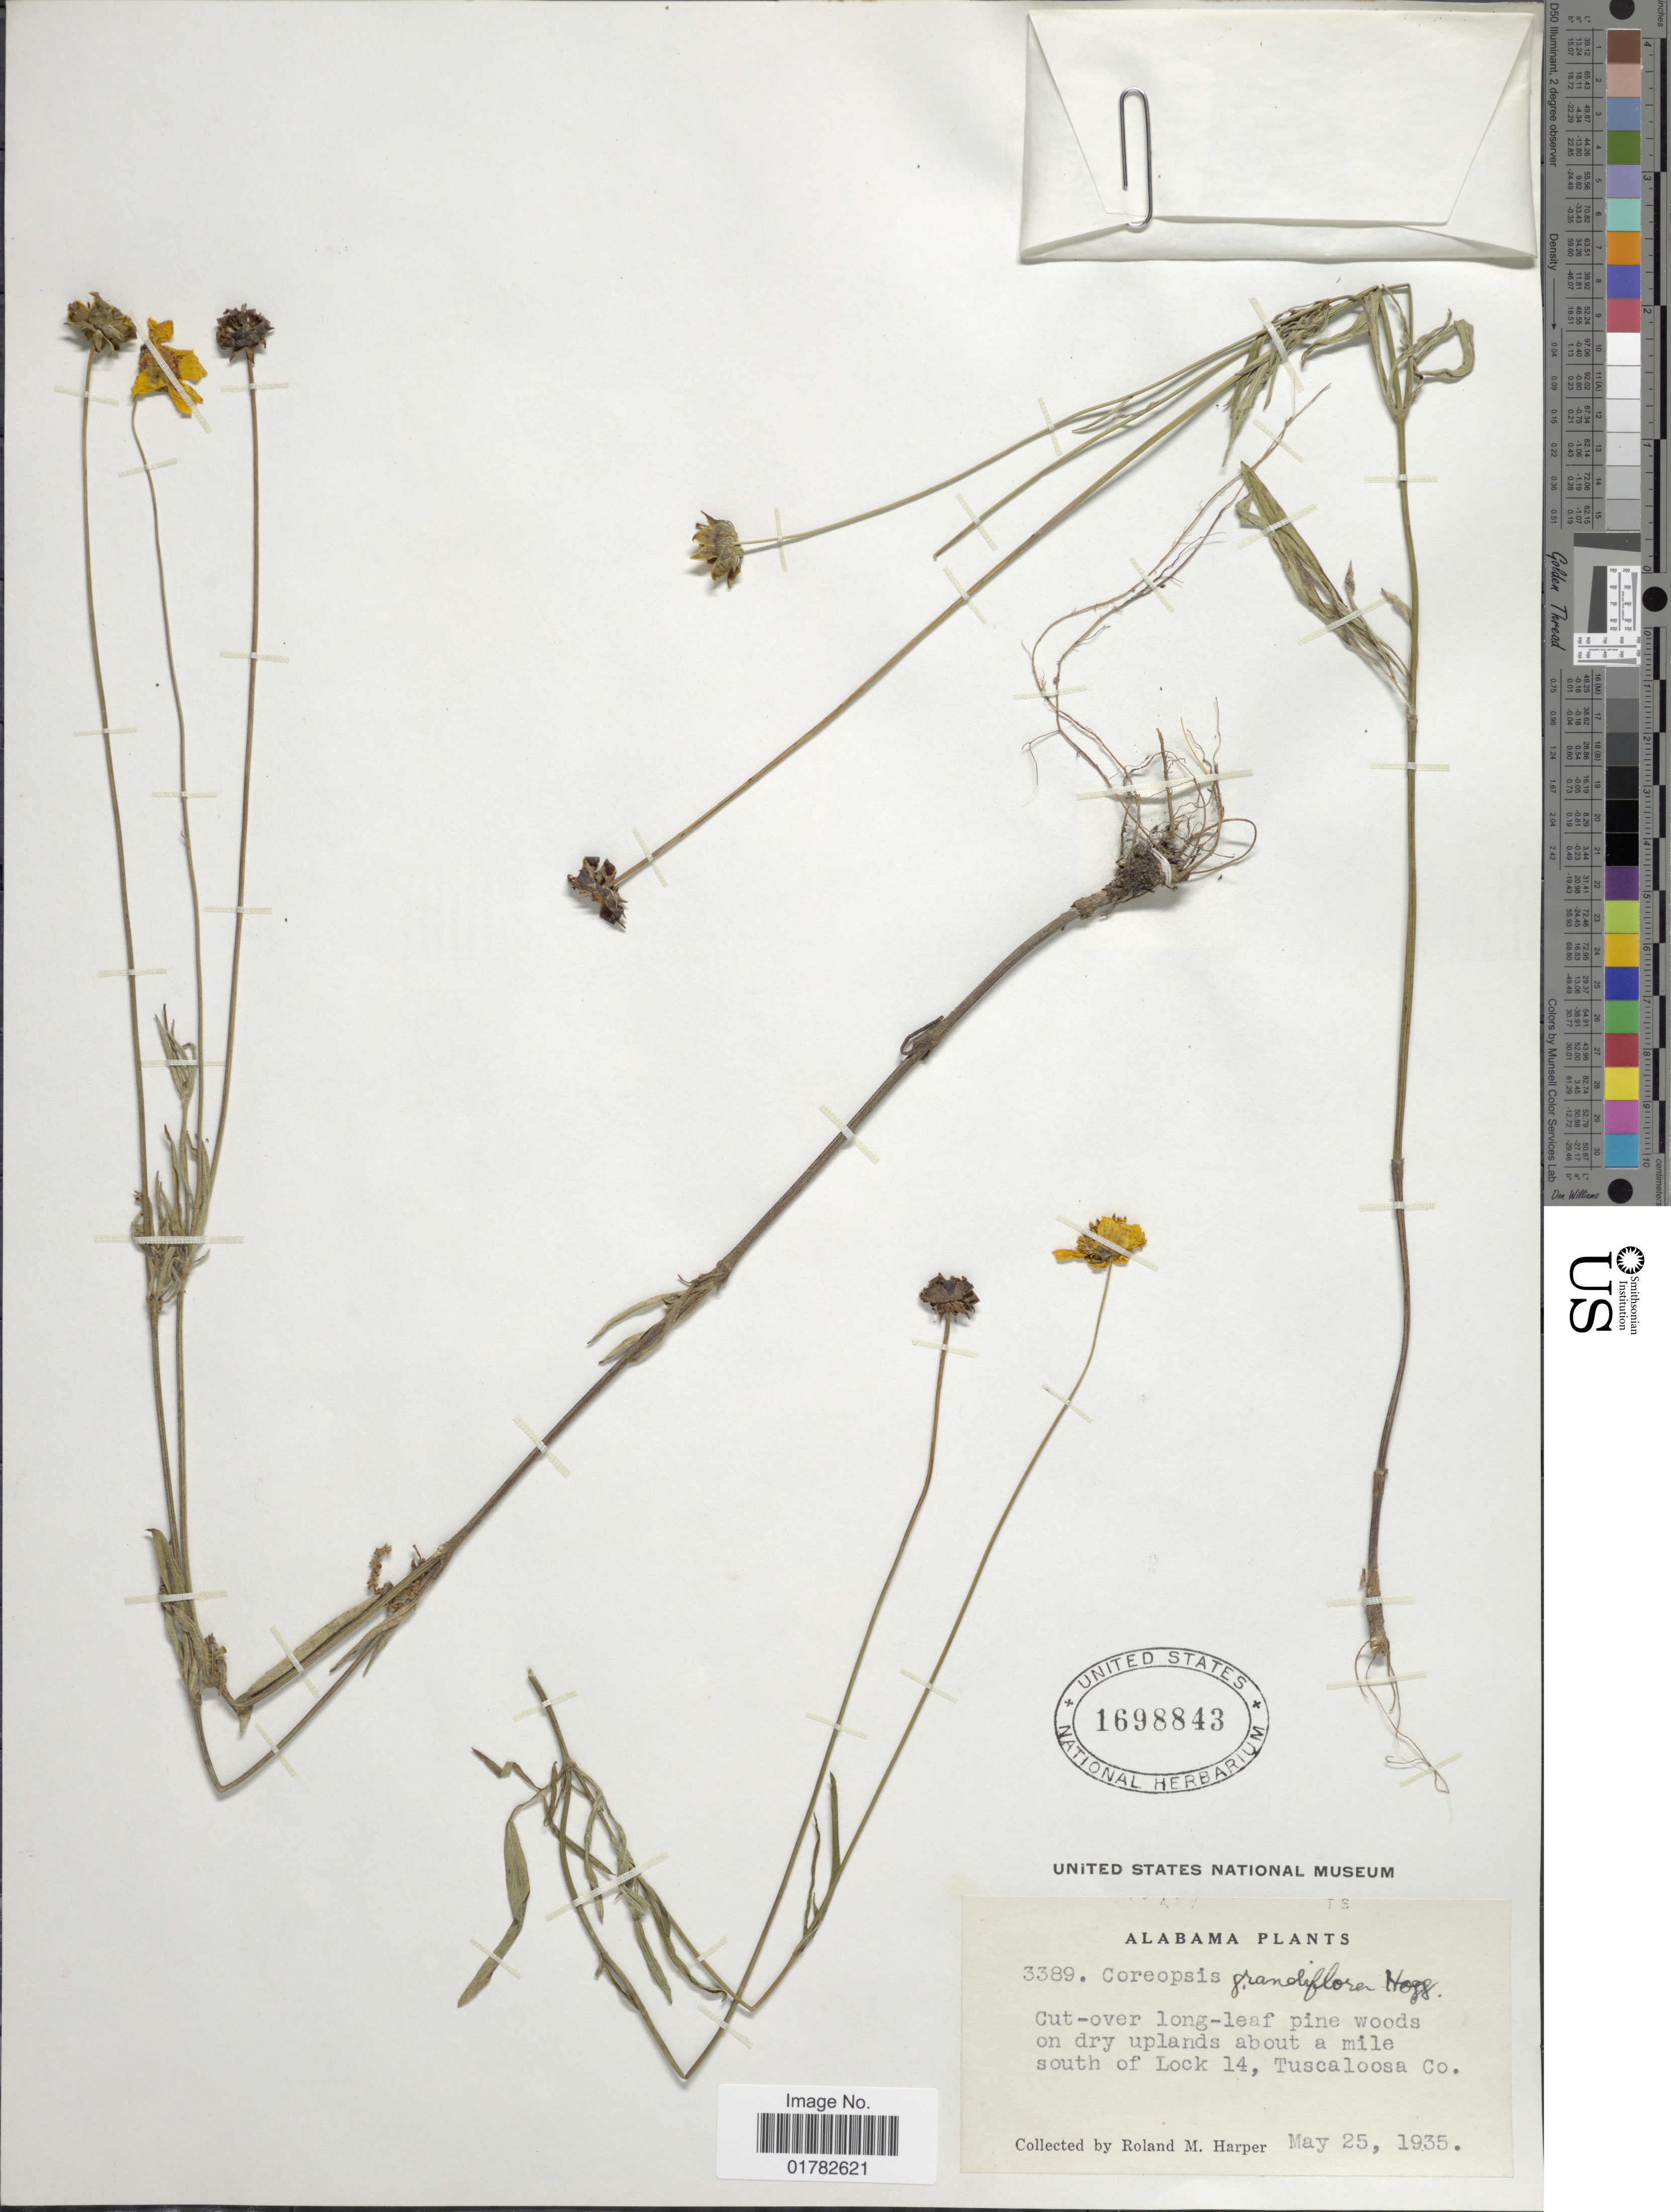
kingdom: Plantae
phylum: Tracheophyta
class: Magnoliopsida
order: Asterales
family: Asteraceae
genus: Coreopsis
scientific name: Coreopsis grandiflora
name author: Nutt.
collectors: R. M. Harper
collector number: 3389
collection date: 1935-05-25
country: United States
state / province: Alabama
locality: Dry uplands about a mile south of Lock 14, Tuscaloosa Co.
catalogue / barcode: US 1698843